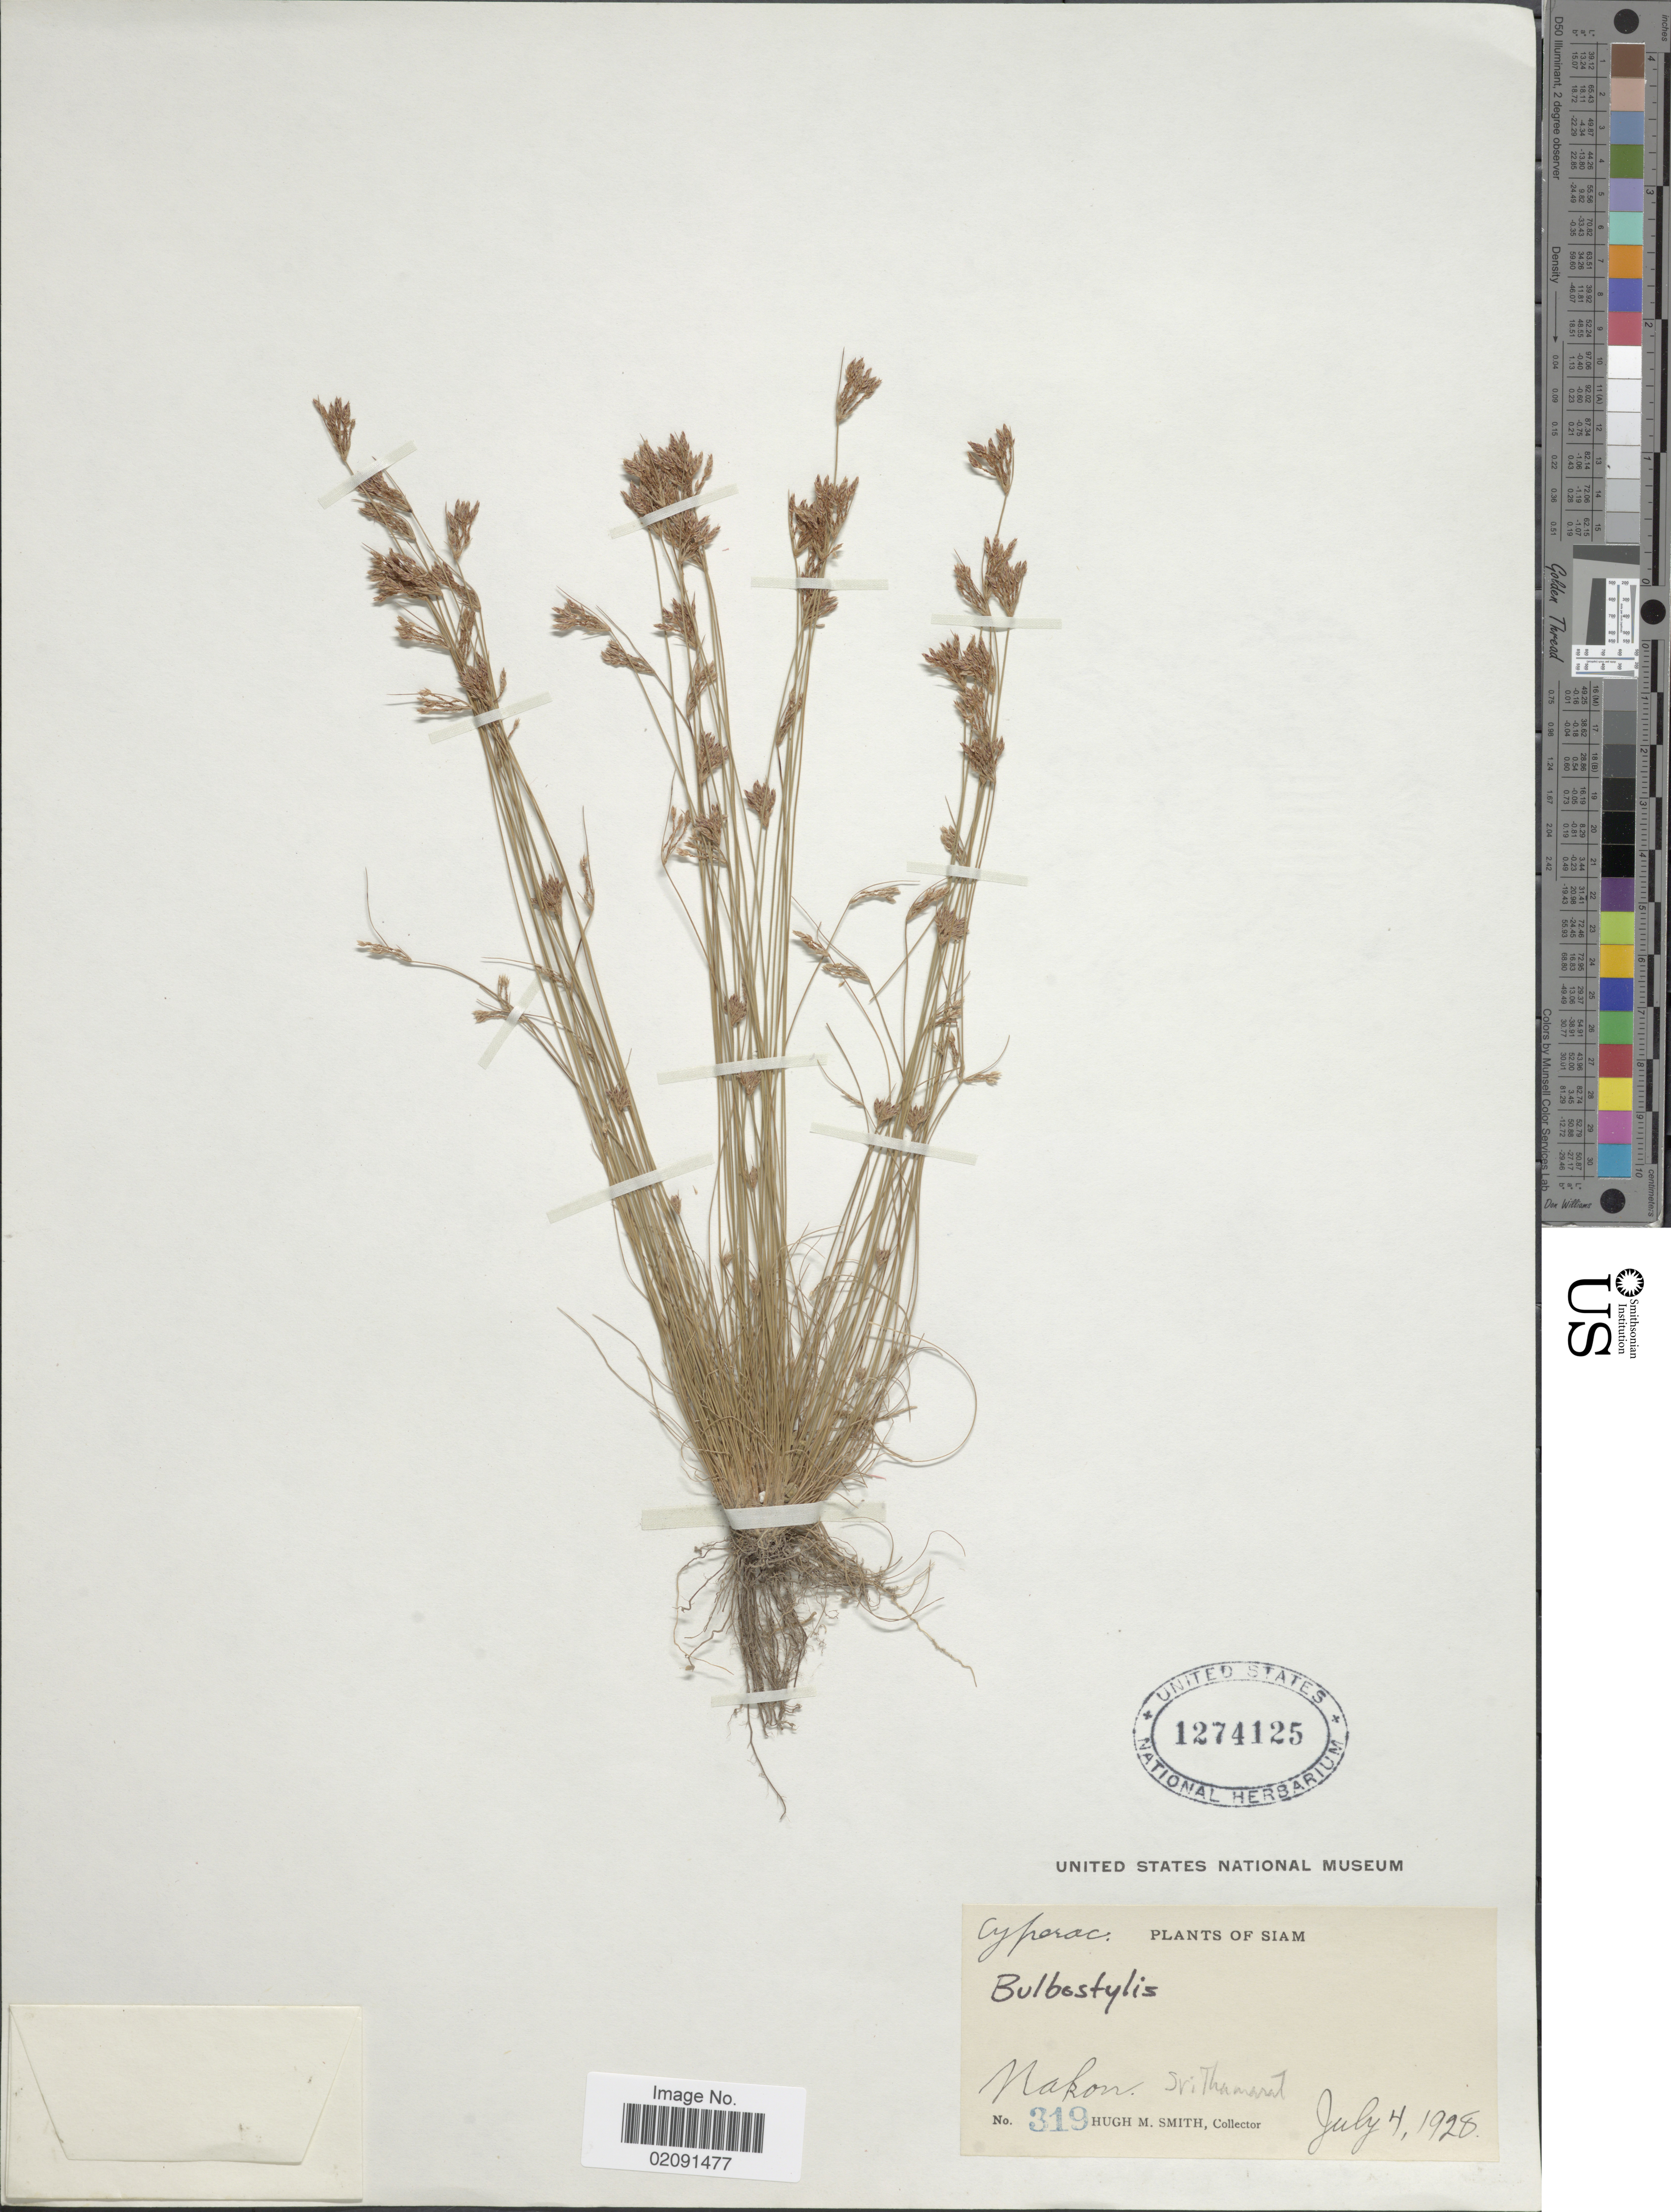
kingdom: Plantae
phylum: Tracheophyta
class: Liliopsida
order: Poales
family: Cyperaceae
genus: Bulbostylis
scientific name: Bulbostylis thouarsii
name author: (Roem. & Schult.) ex Veldkamp & Verloove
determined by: Strong, Mark T., (BOT), Smithsonian Institution - National Museum of Natural History (UNITED STATES)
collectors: H. M. Smith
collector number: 319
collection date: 1928-07-04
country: Thailand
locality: Siam. Nakon, Sri Thamarat.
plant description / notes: Corrected "Siam, Nakon, Srithamarat" to "Siam. Nakon, Sri Thamarat."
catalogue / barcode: US 1274125